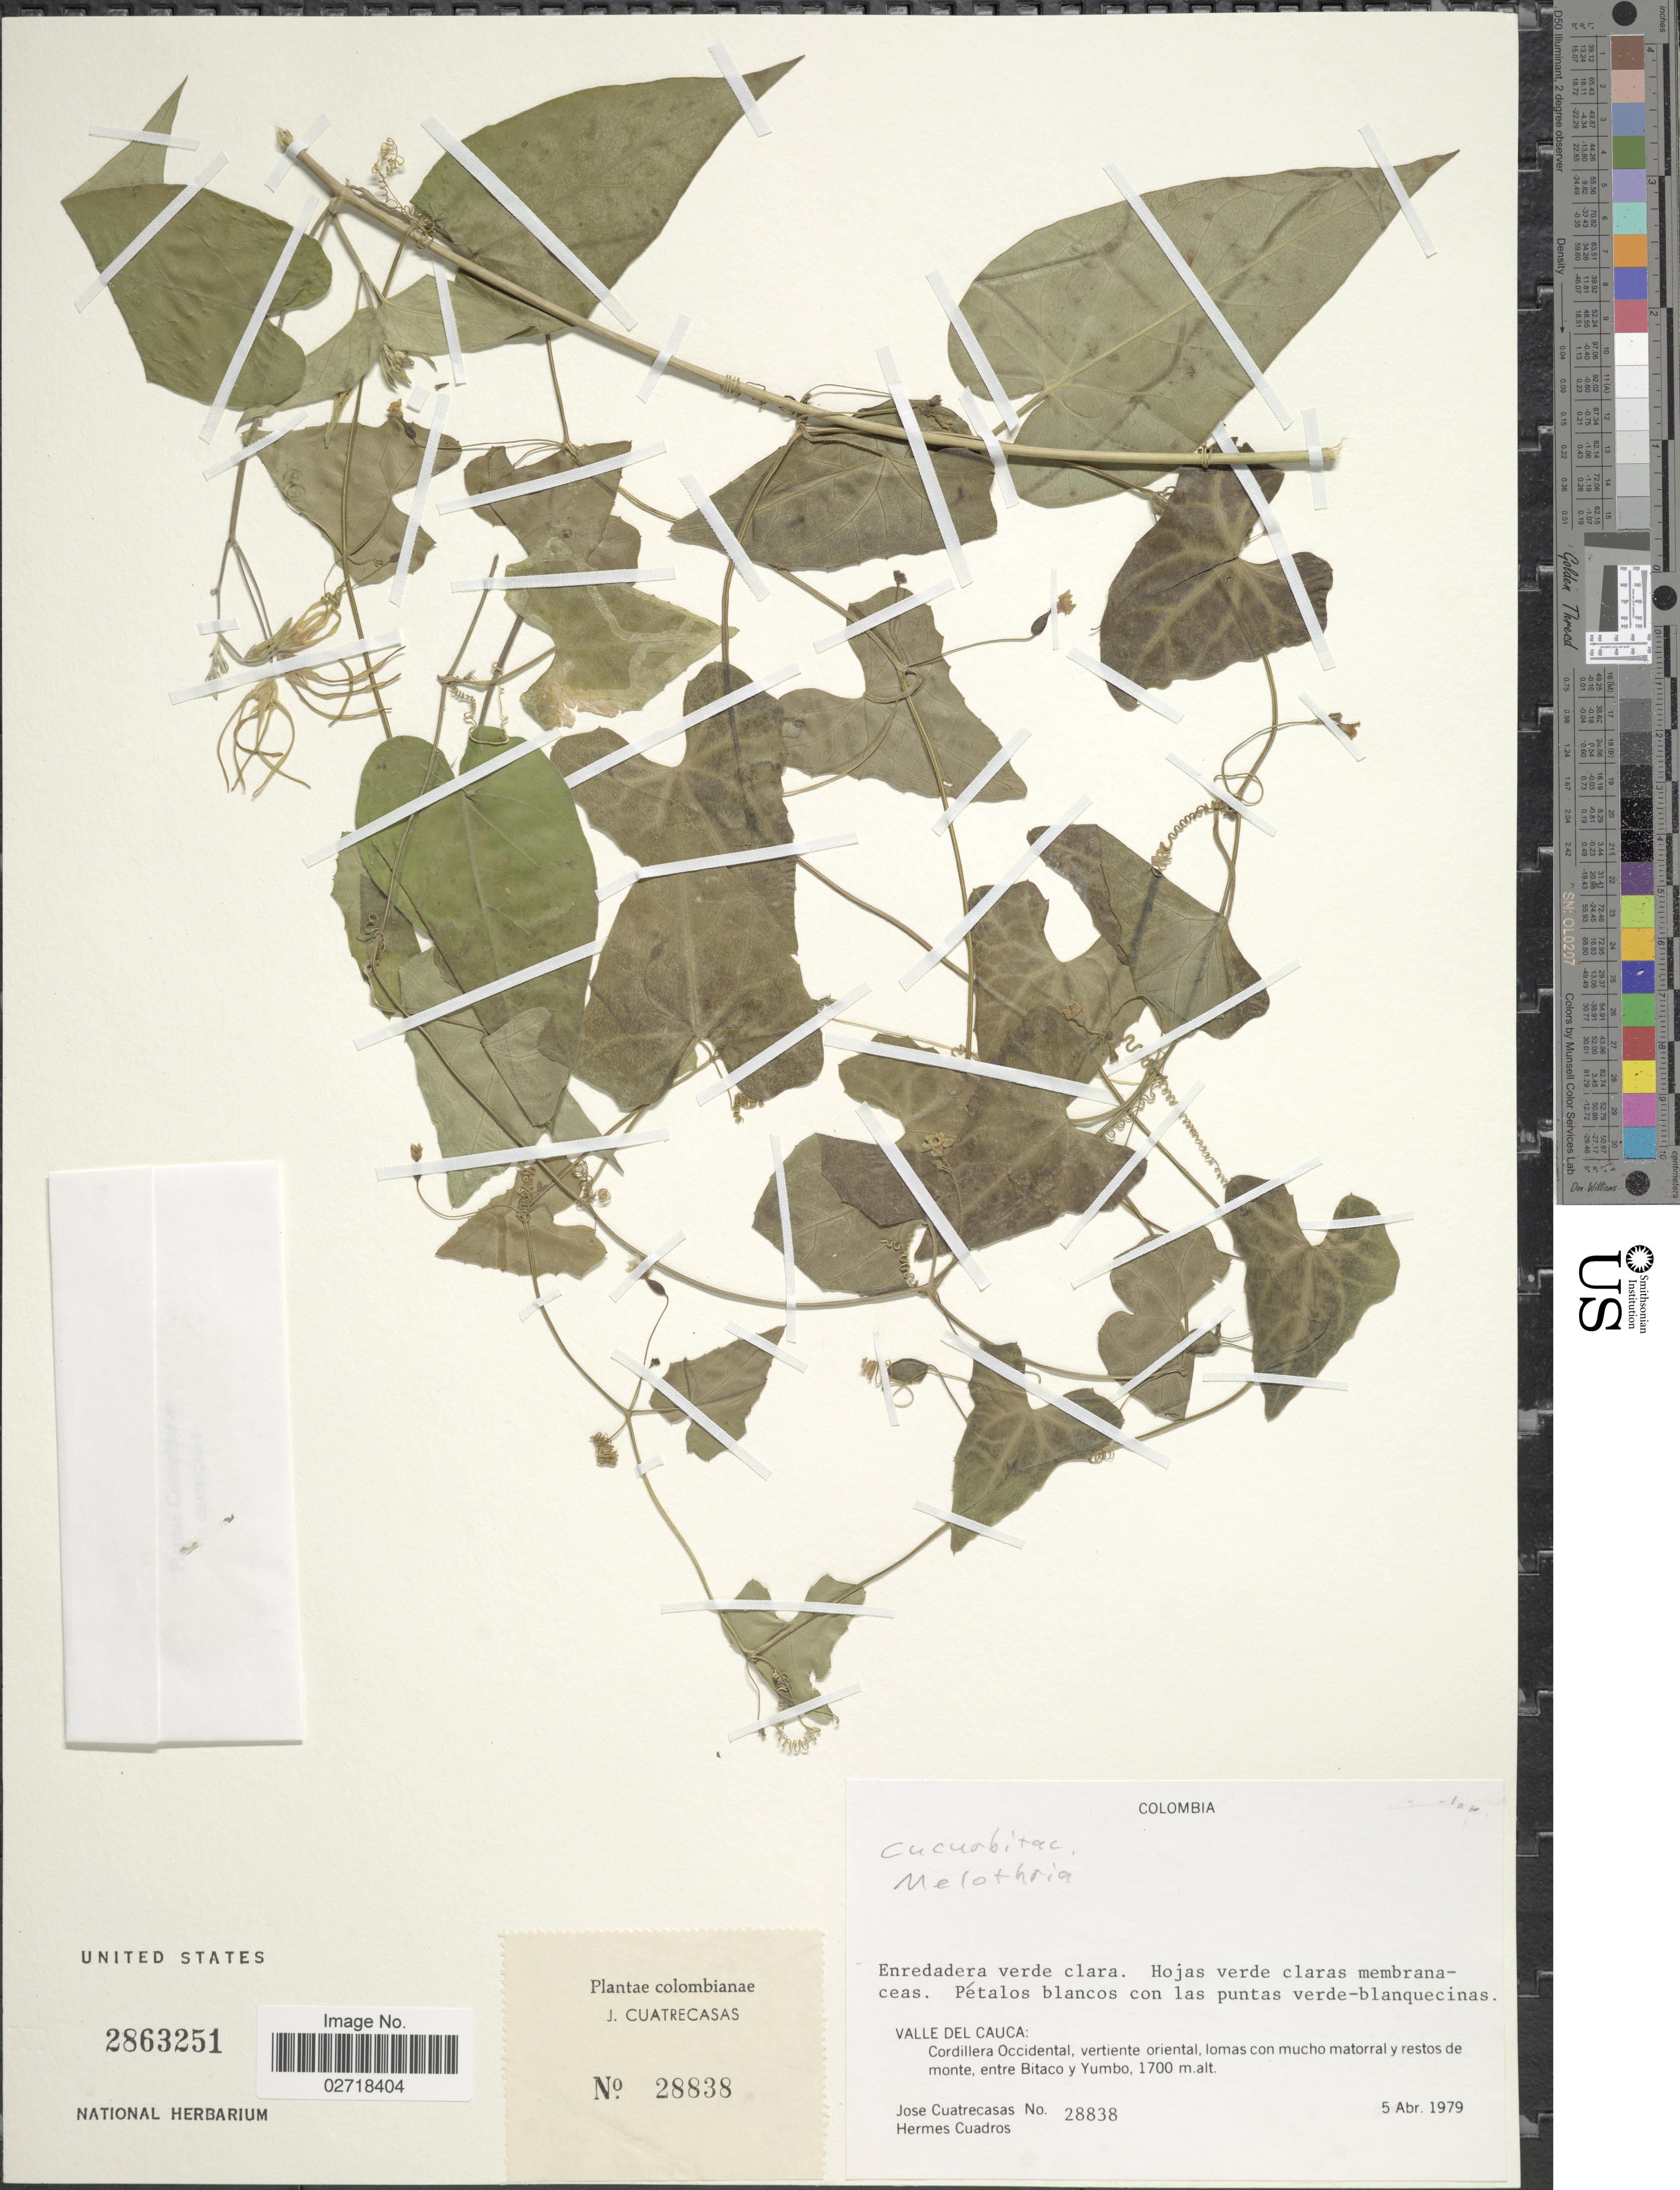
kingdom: Plantae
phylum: Tracheophyta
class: Magnoliopsida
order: Cucurbitales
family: Cucurbitaceae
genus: Melothria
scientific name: Melothria sp.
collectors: J. Cuatrecasas & H. Cuadros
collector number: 28838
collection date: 1979-04-05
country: Colombia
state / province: Valle del Cauca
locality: Cordillera Occidental, vertiente oriental, lomas con mucho matorral y restos de monte, entre Bitaco y Yumbo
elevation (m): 1700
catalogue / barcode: US 2863251